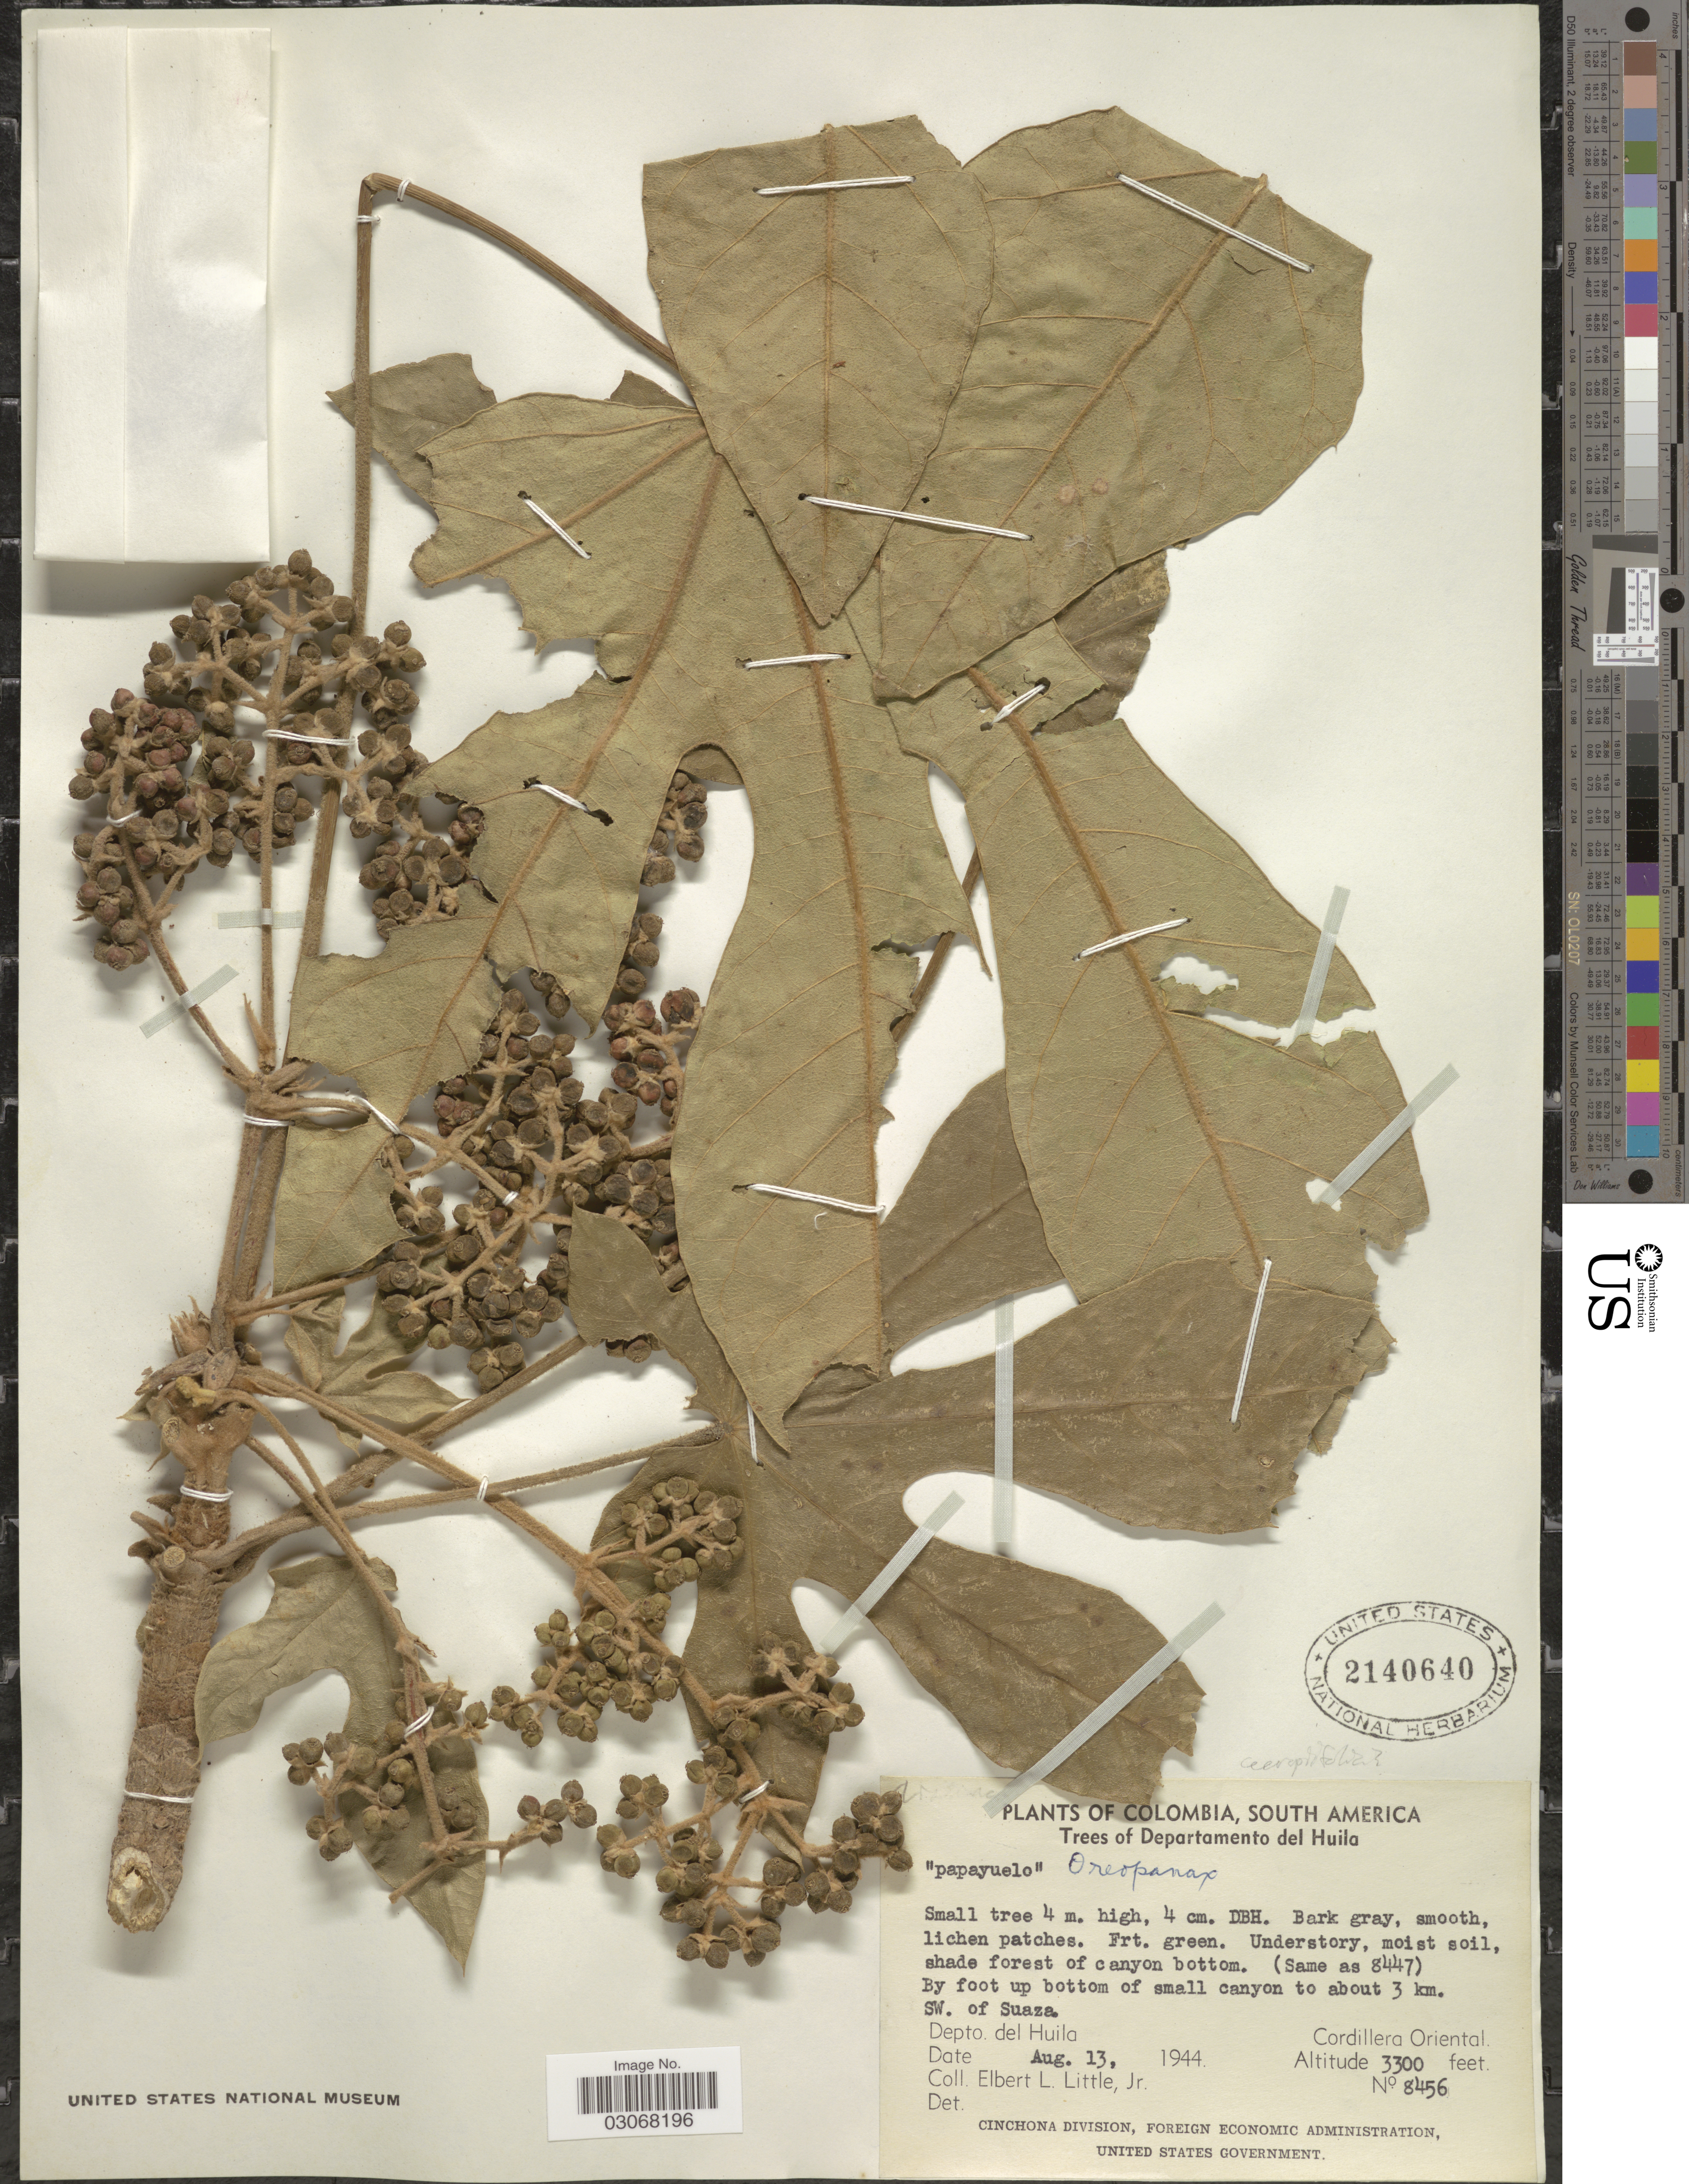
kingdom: Plantae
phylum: Tracheophyta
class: Magnoliopsida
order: Apiales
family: Araliaceae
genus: Oreopanax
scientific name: Oreopanax sp.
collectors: E. L. Little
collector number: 8456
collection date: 1944-08-13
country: Colombia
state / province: Huila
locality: Trees of Departamento del Huila. By foot up bottom of small canyon to about 3 km. SW. of Suaza. Depto. del Huila. Cordillera Oriental.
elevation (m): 1006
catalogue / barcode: US 2140640